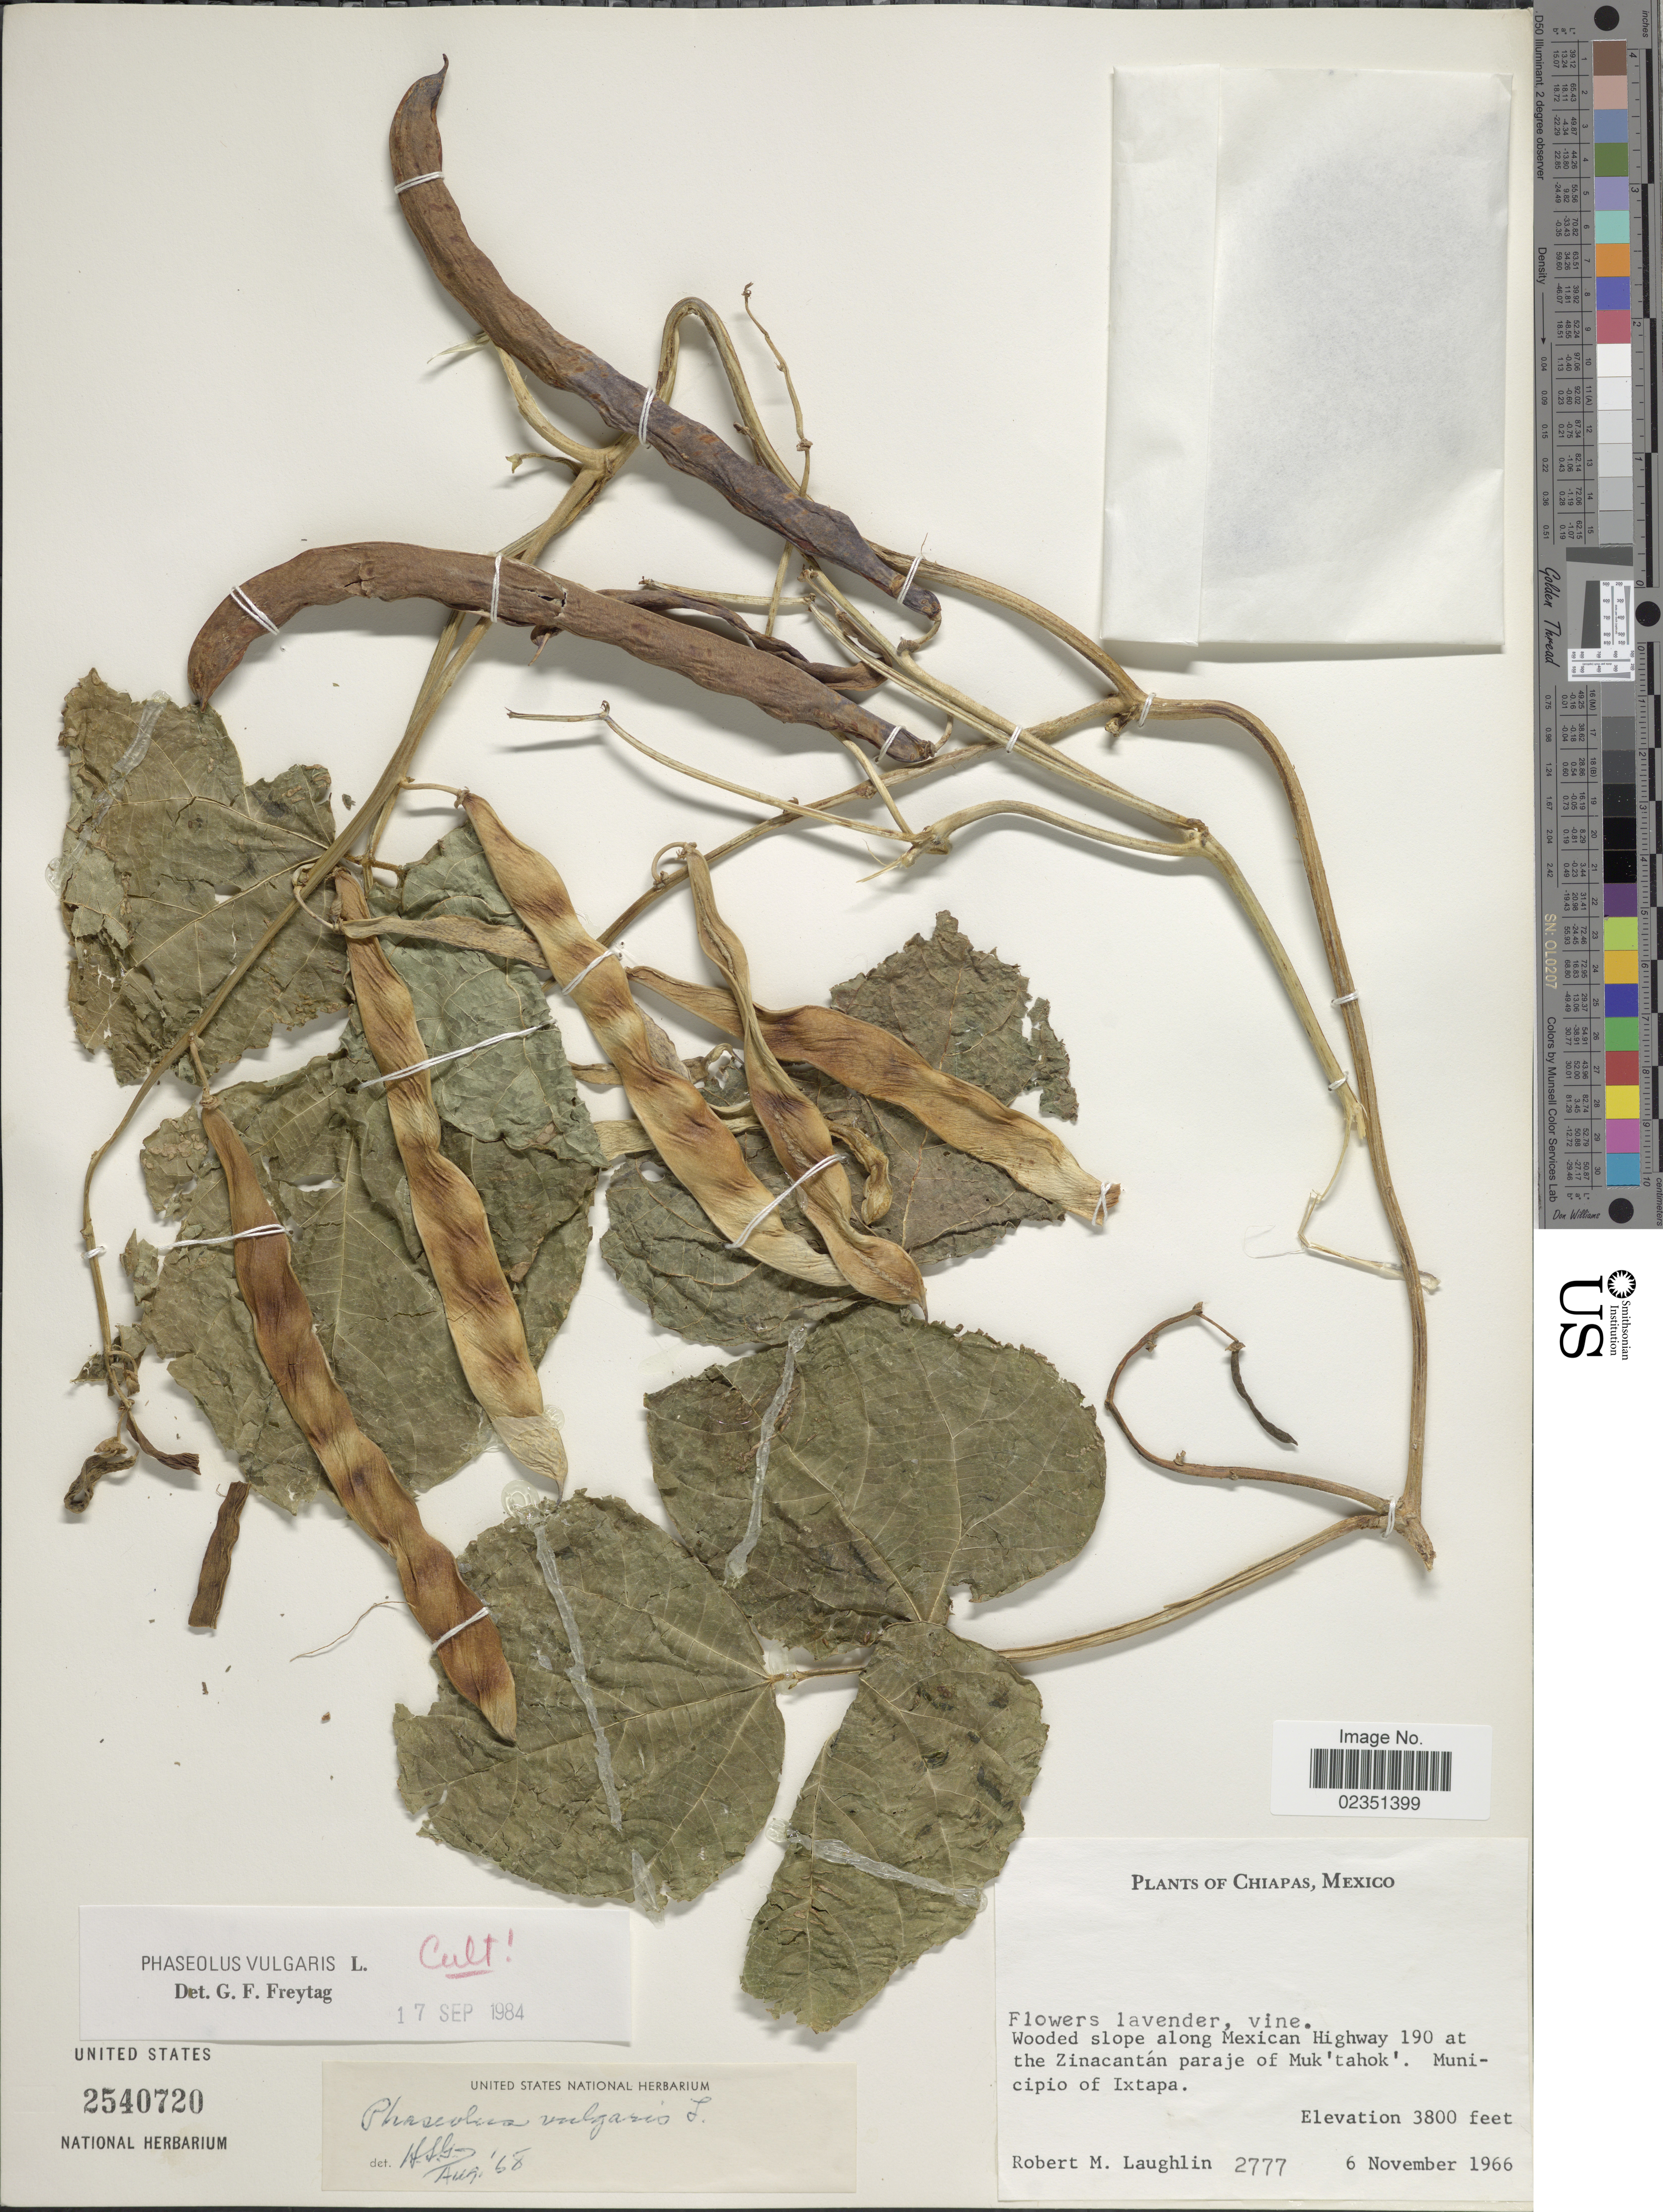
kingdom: Plantae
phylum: Tracheophyta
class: Magnoliopsida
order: Fabales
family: Fabaceae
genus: Phaseolus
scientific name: Phaseolus vulgaris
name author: L.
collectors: R. M. Laughlin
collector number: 2777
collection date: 1966-11-06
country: Mexico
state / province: Chiapas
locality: Along Mexican Highway 190 at the Zinacantan paraje of Muk 'tahok. Municipio of Ixtapa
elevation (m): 1158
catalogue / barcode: US 2540720